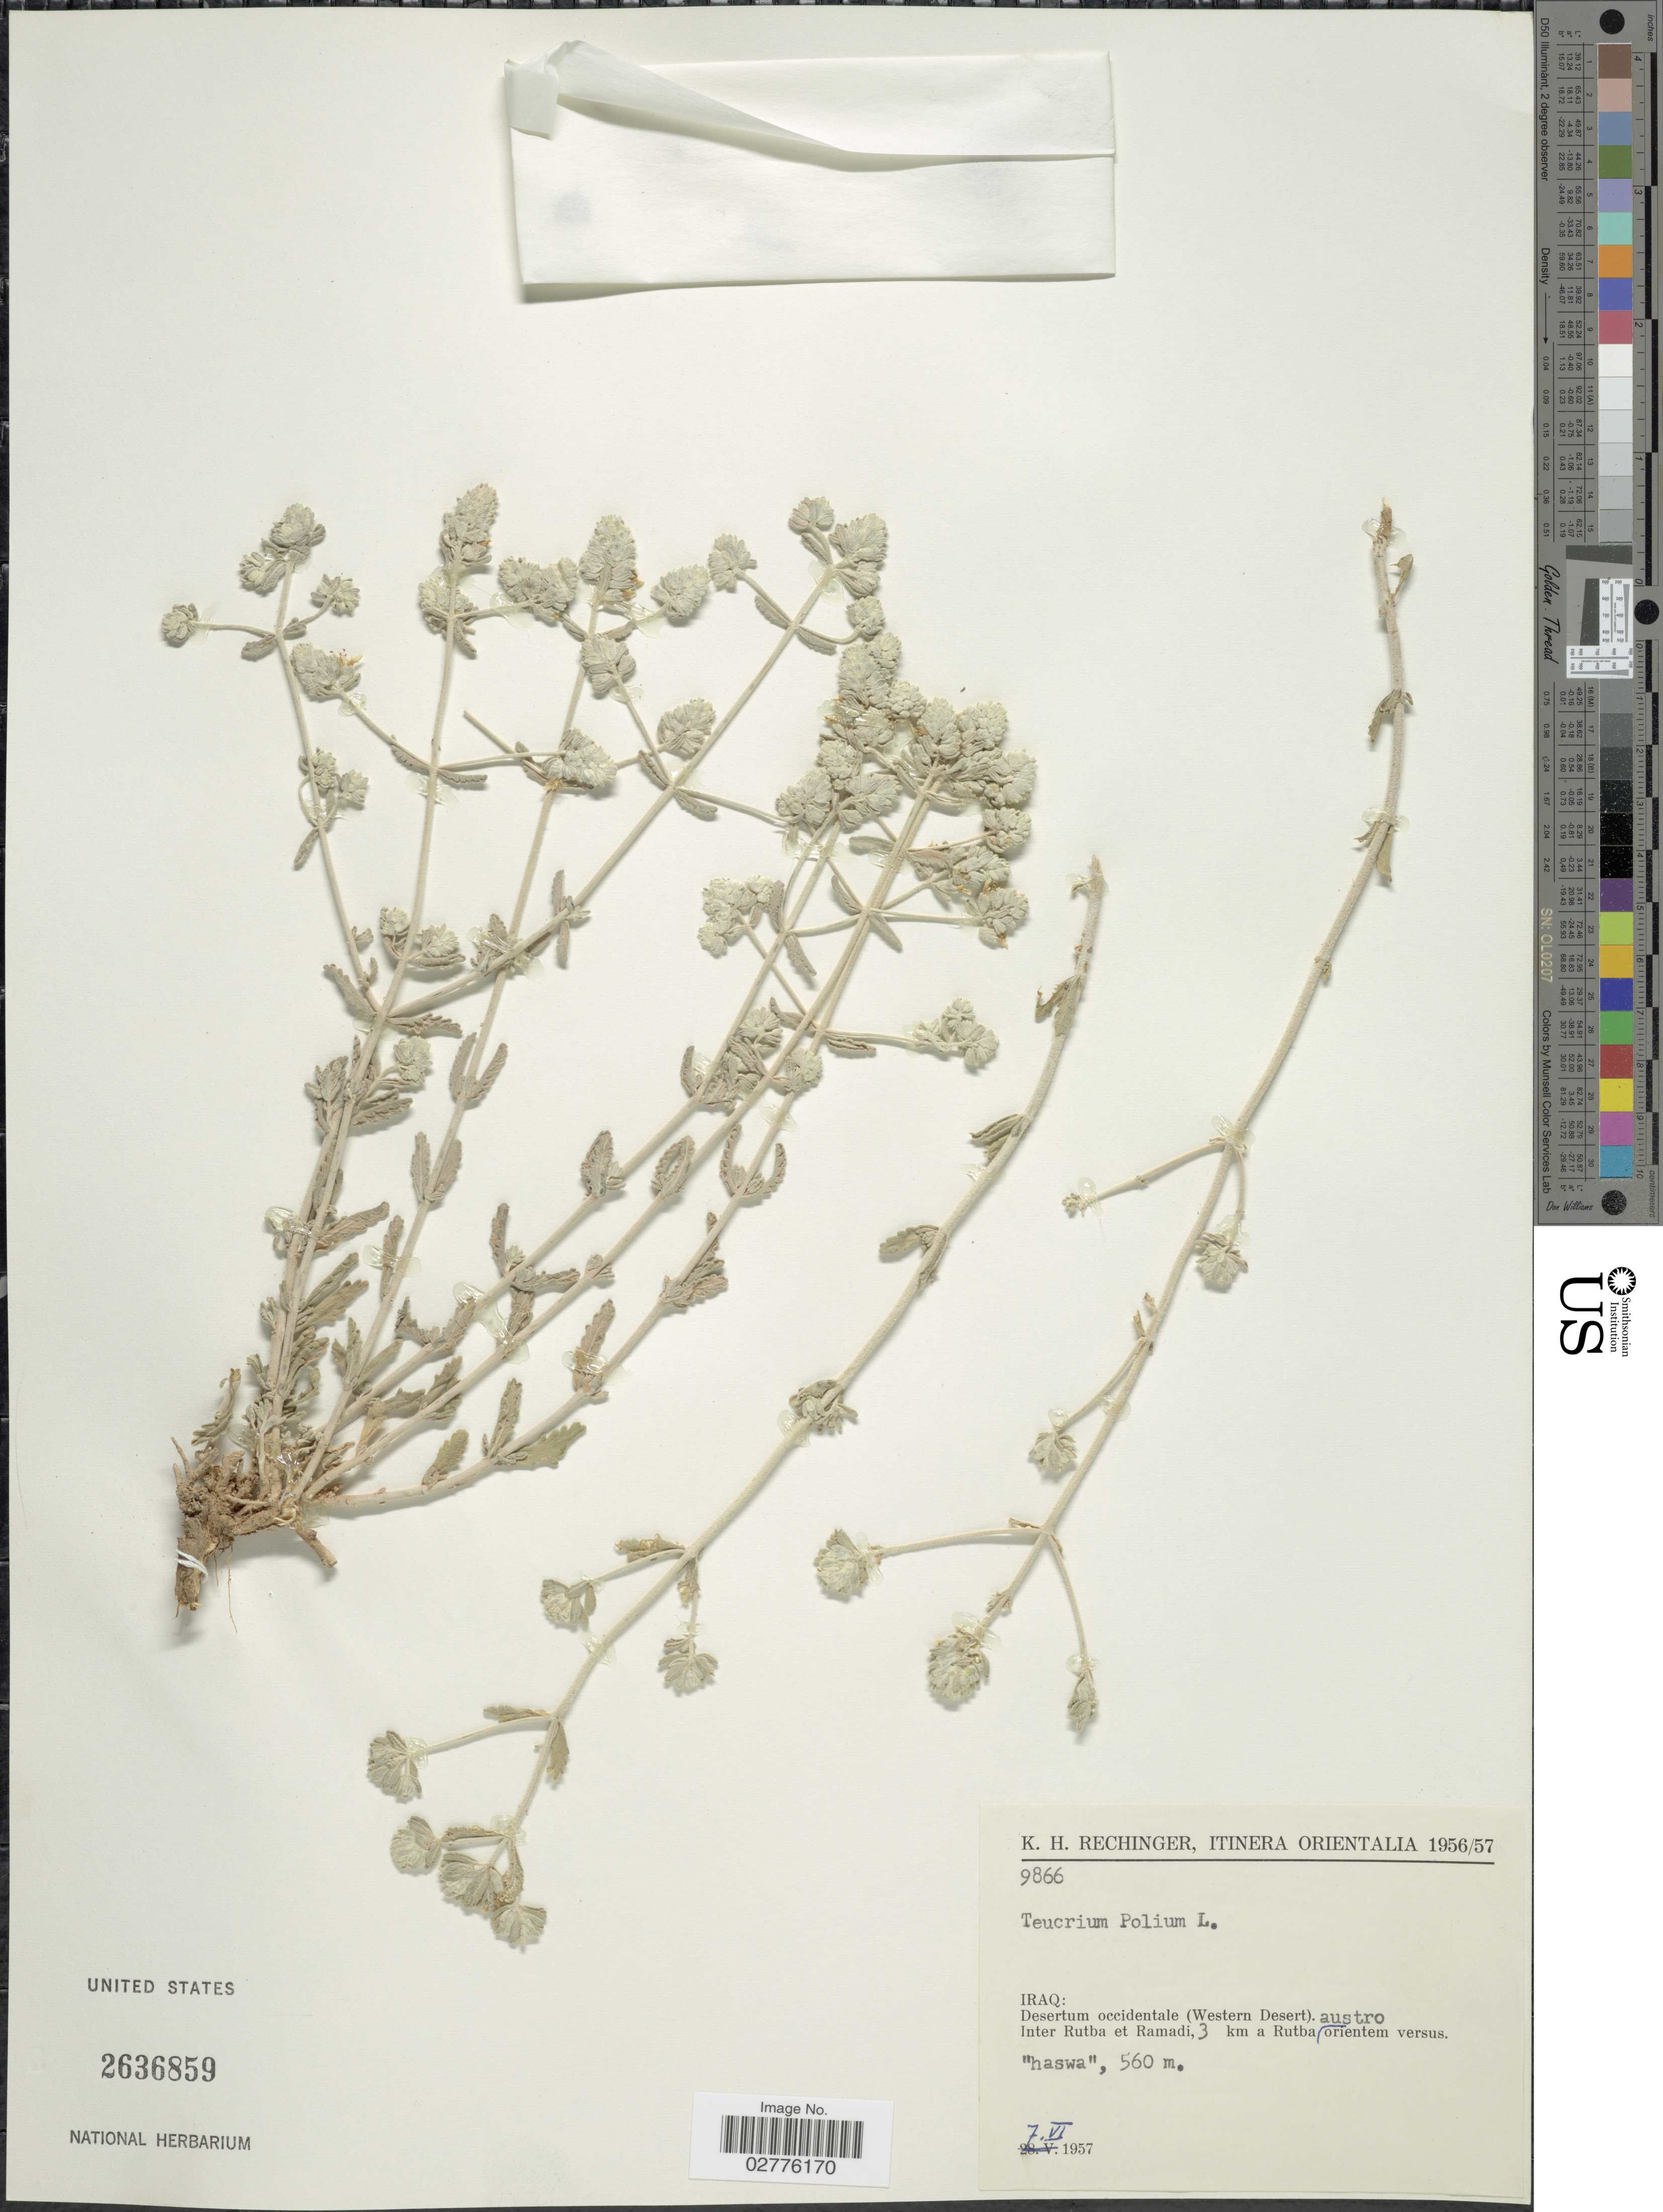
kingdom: Plantae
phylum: Tracheophyta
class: Magnoliopsida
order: Lamiales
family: Lamiaceae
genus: Teucrium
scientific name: Teucrium polium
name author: L.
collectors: K. H. Rechinger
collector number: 9866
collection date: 1957-06-07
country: Iraq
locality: Orientalia, Desertum occidentale (Western Desert), Inter Rutba et Ramadi, 3 km a Rutba austro orientem versus.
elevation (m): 560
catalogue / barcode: US 2636859